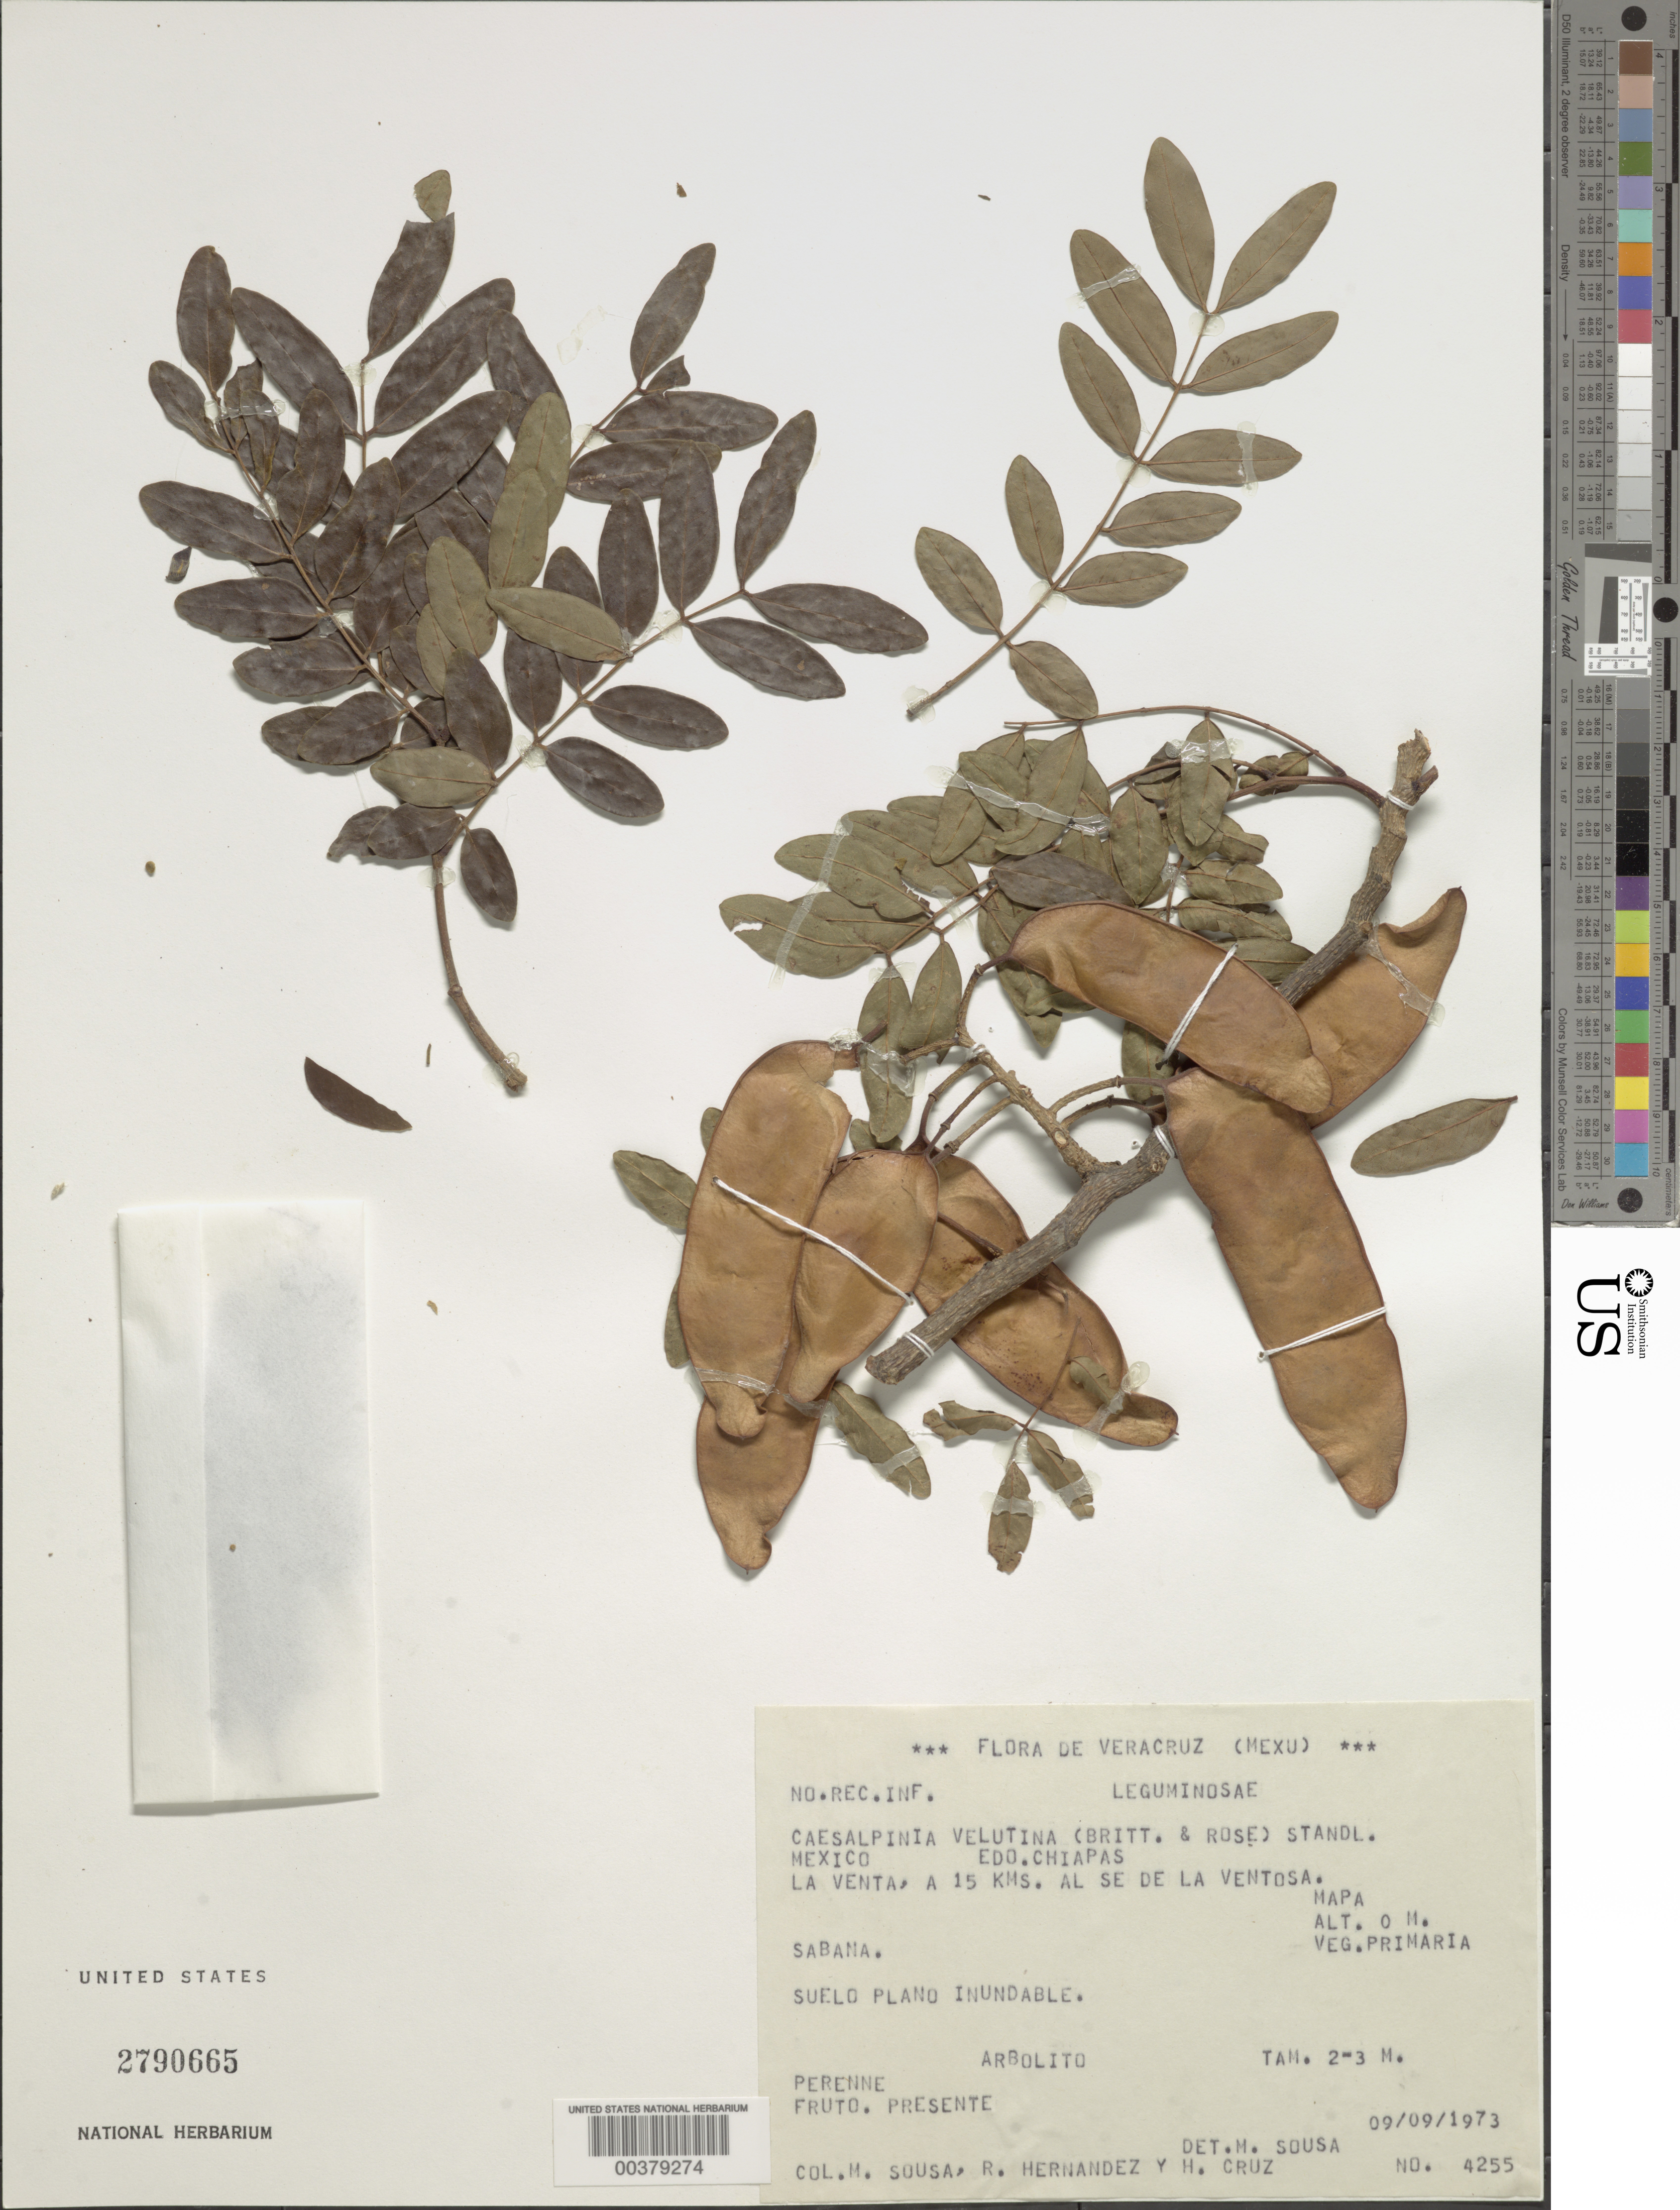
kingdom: Plantae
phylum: Tracheophyta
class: Magnoliopsida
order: Fabales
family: Fabaceae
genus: Coulteria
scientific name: Coulteria velutina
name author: (Britton & Rose) Sotuyo & G.P. Lewis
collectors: M. Sousa S., R. Hernandez M. & H. Cruz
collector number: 4355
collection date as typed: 09 Sep 1973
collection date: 1973-09-09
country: Mexico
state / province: Chiapas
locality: La Venta, a 15 km al SE de La Ventosa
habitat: Veg. primaria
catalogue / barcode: US 2790665